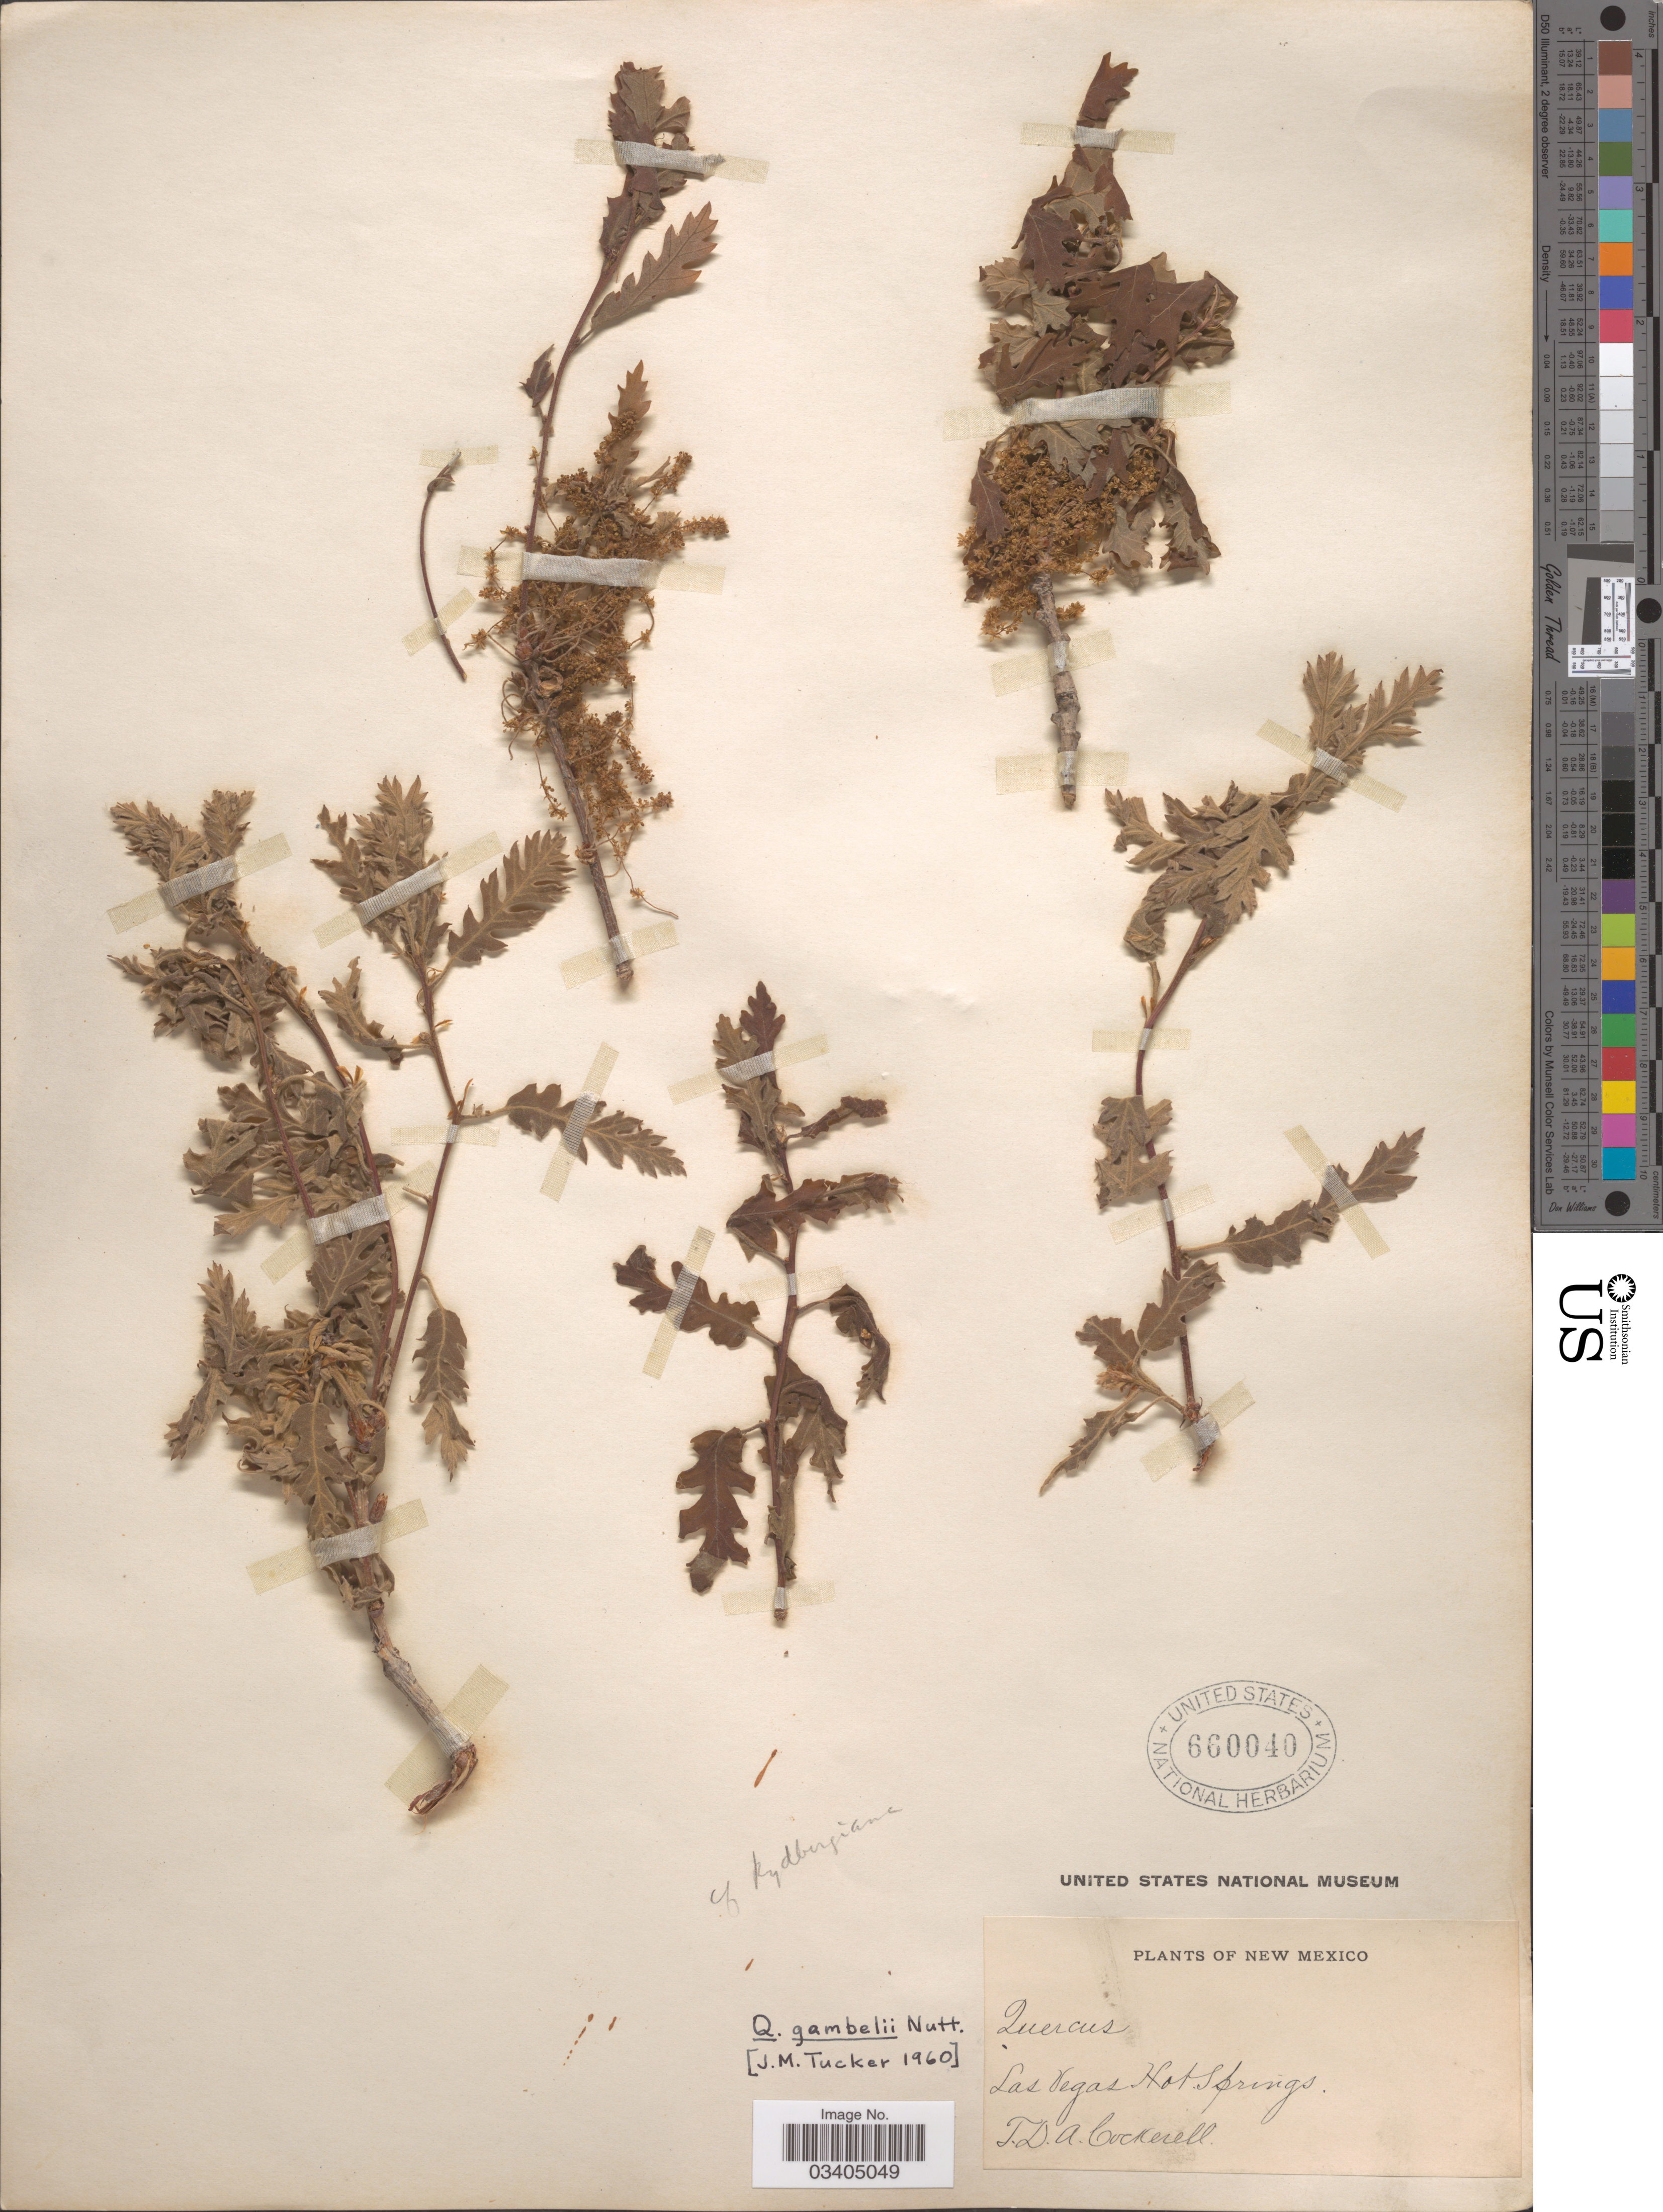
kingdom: Plantae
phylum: Tracheophyta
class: Magnoliopsida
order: Fagales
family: Fagaceae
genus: Quercus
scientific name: Quercus gambelii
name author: Nutt.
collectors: T. Cockerell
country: United States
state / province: New Mexico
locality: Las Vegas Hot Springs.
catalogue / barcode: US 660040